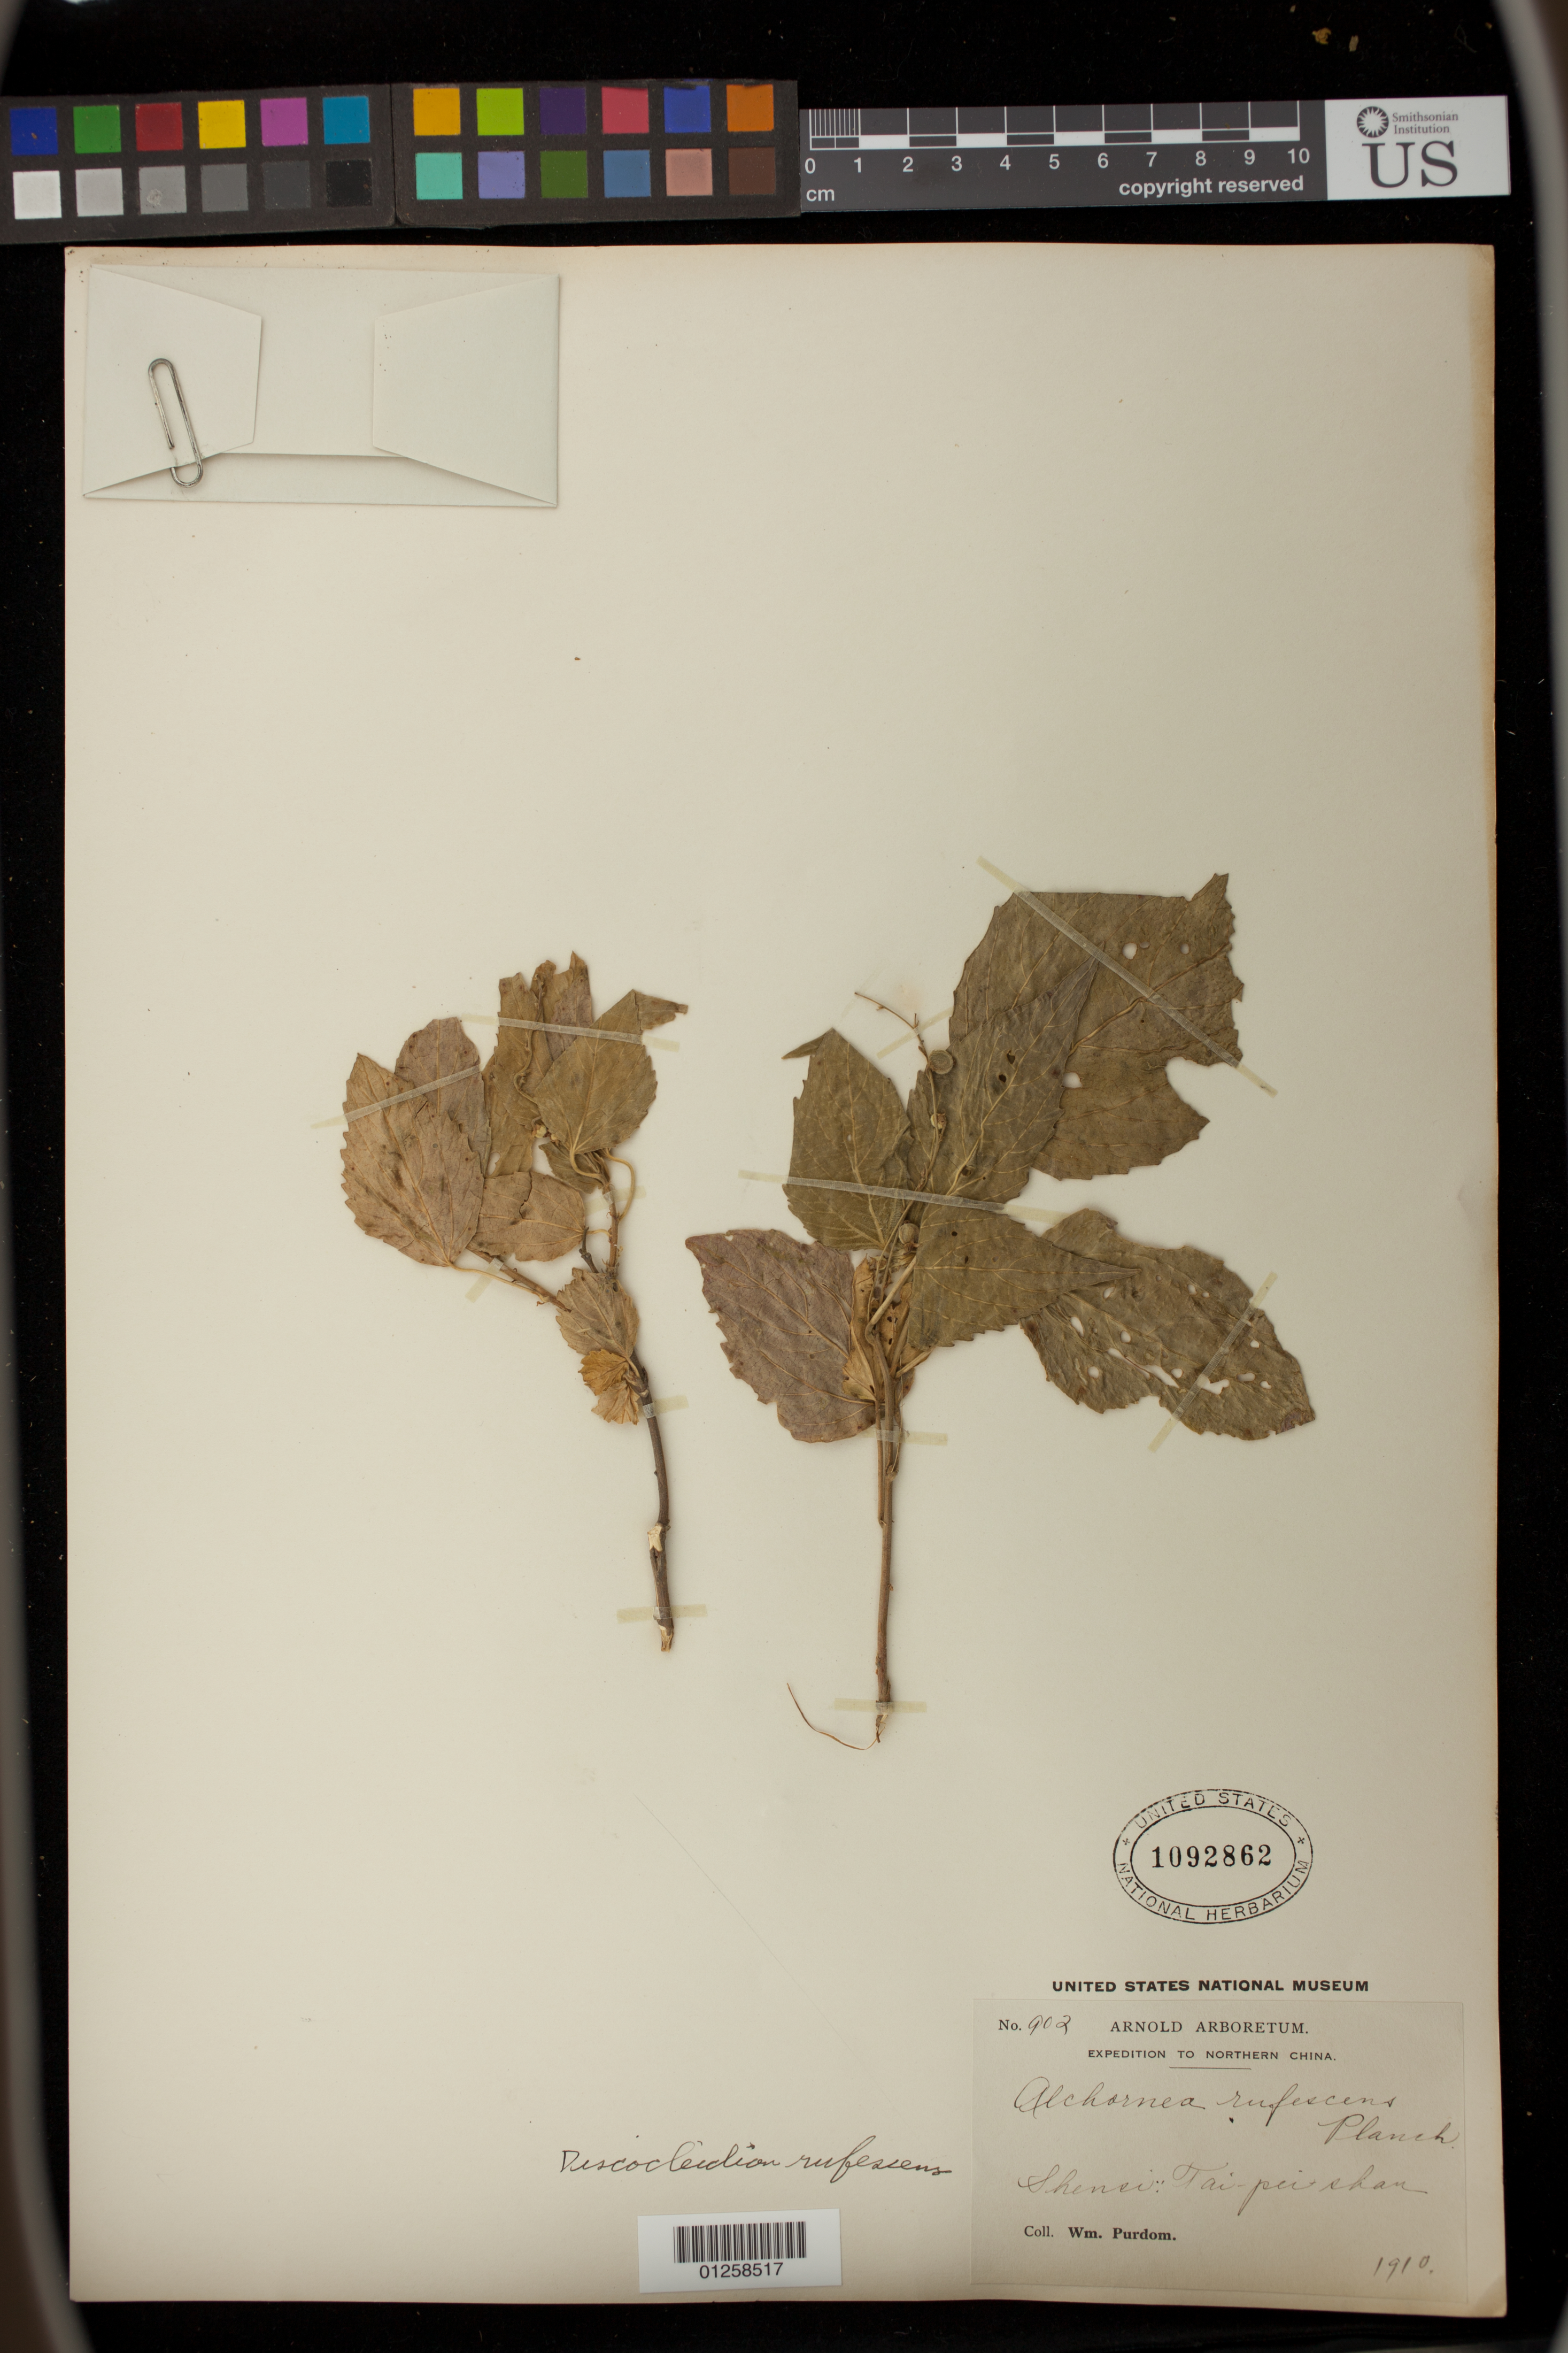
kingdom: Plantae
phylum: Tracheophyta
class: Magnoliopsida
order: Malpighiales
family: Euphorbiaceae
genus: Discocleidion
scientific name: Discocleidion rufescens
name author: (Franch.) Pax & K. Hoffm.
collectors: W. Purdom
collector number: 902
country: China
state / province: Shaanxi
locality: Tai-pei-shan, Shensi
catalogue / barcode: US 1092862